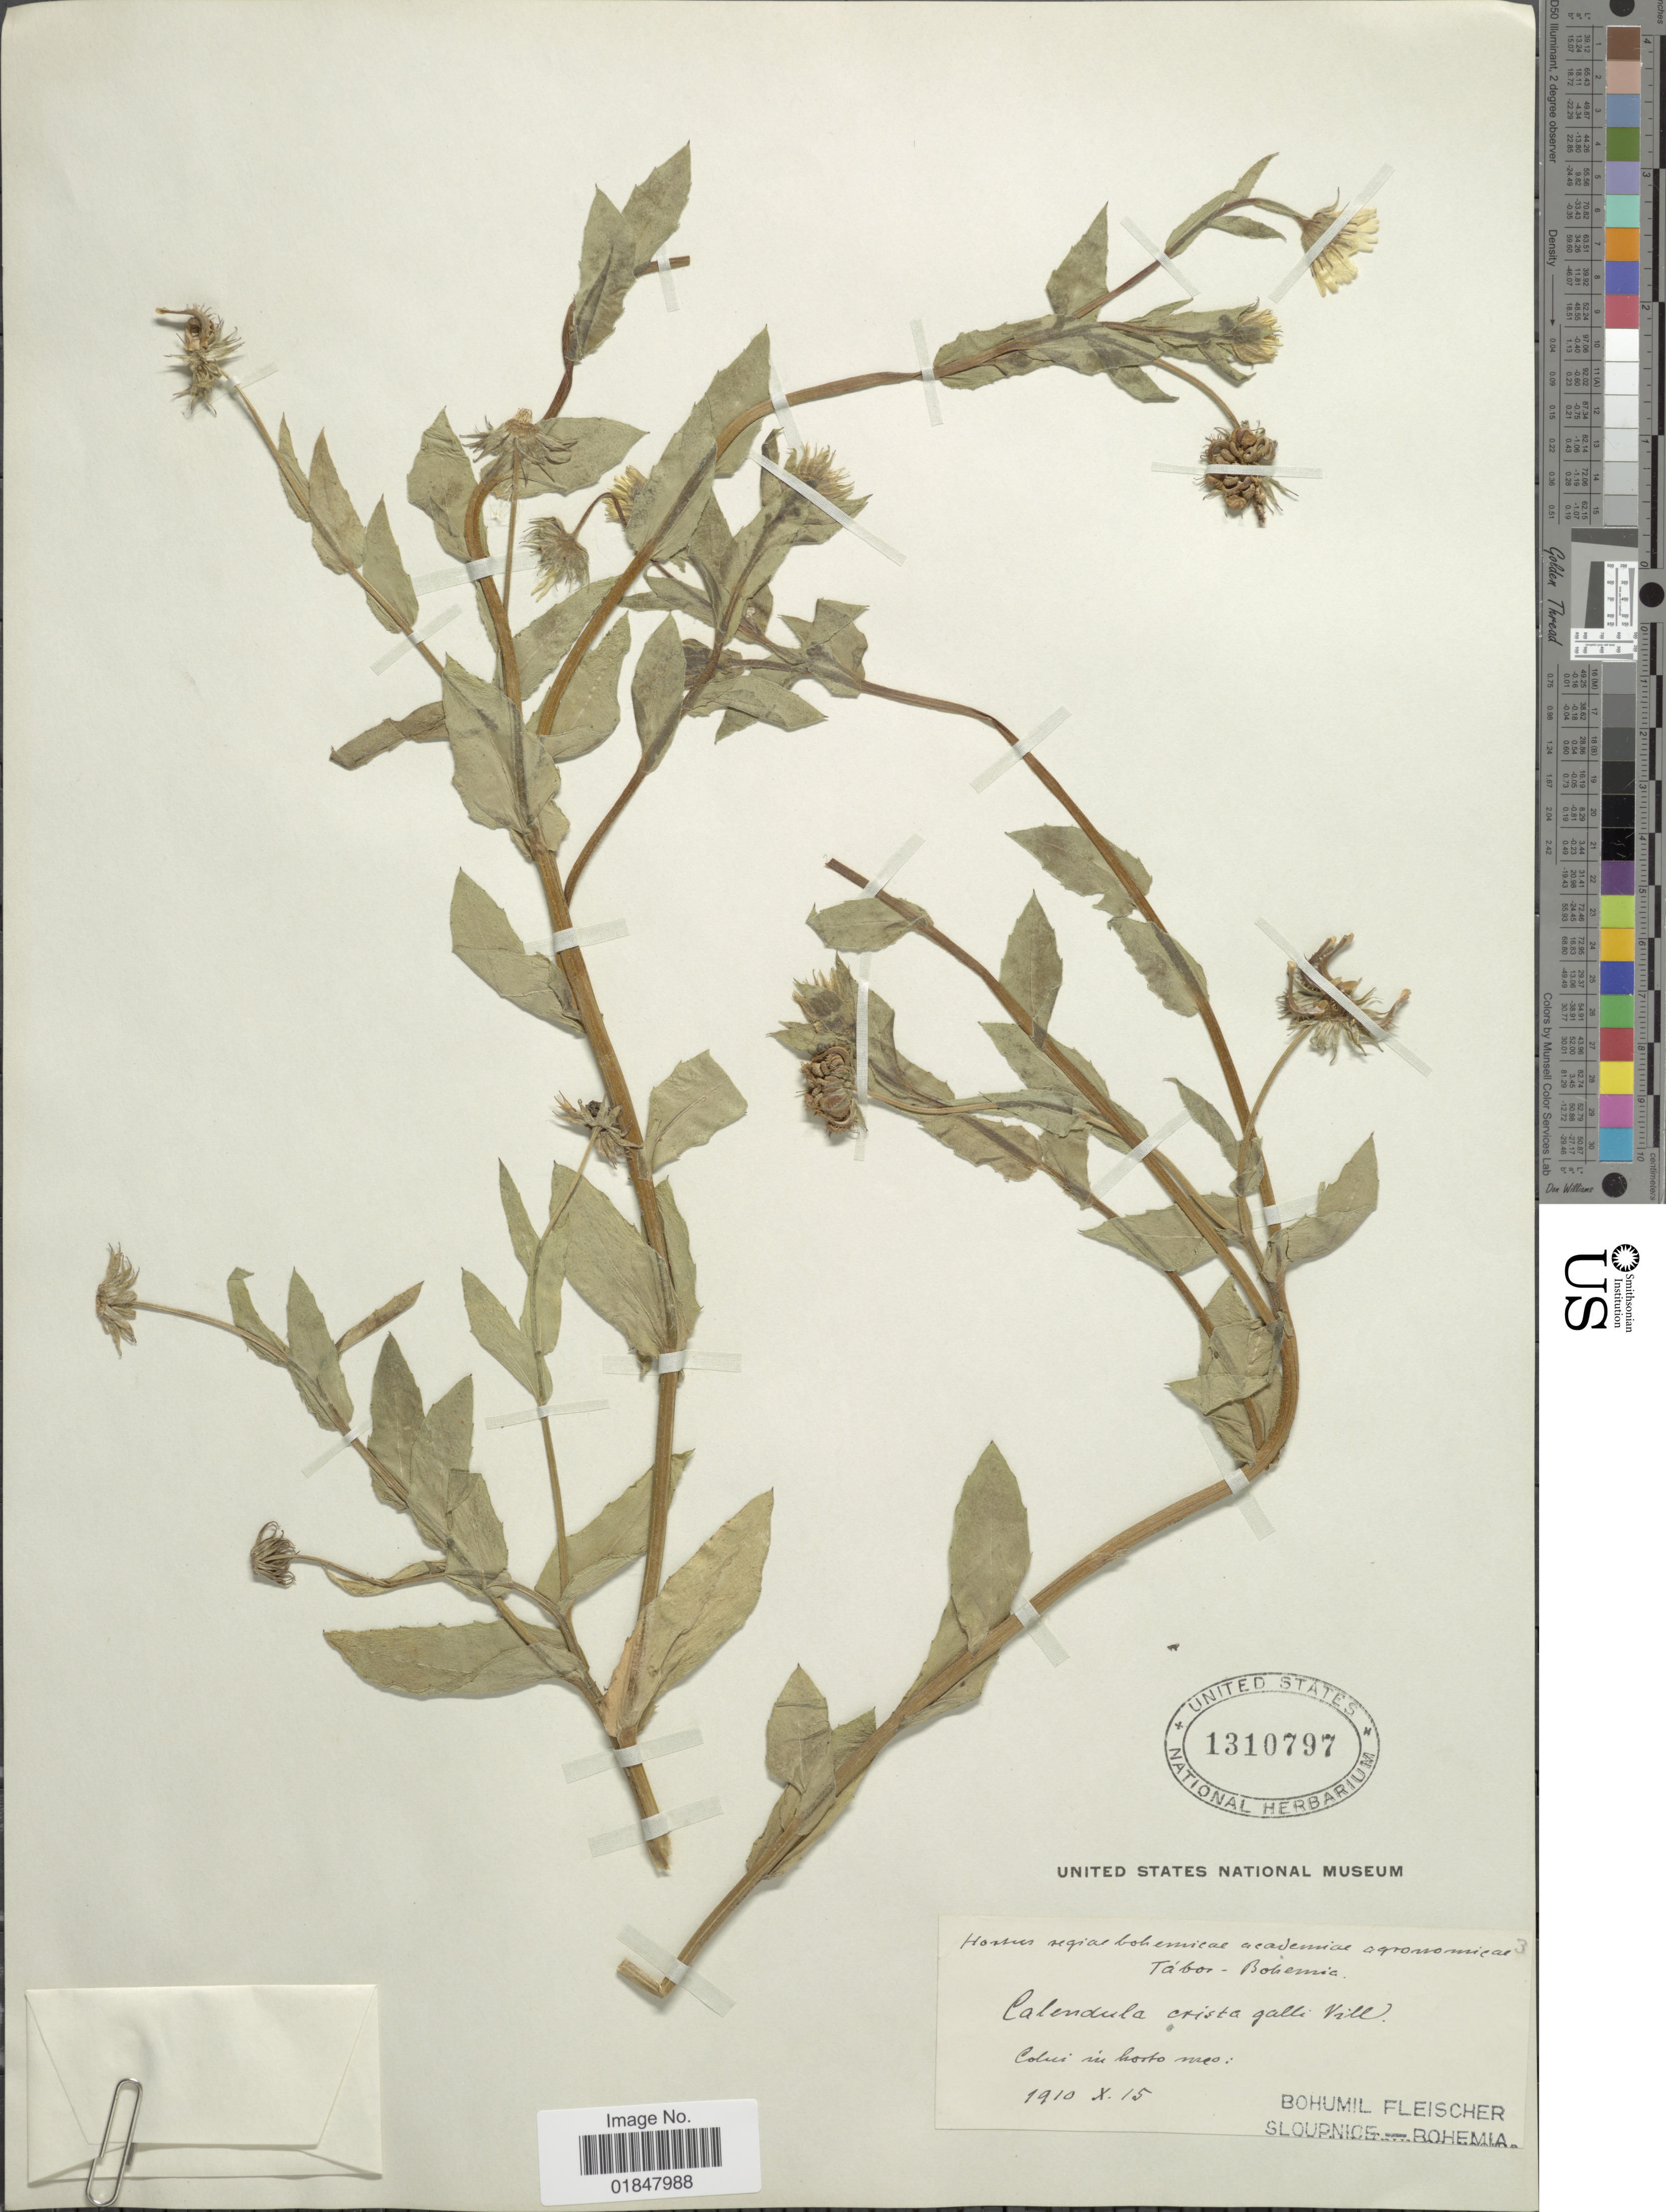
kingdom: Plantae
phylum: Tracheophyta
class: Magnoliopsida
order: Asterales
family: Asteraceae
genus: Calendula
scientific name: Calendula arvensis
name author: L.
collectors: B. Fleischer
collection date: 1910-10-15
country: Czechia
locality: Tabor Bohemica Colus in horto meo [interpreted]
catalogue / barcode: US 1310797